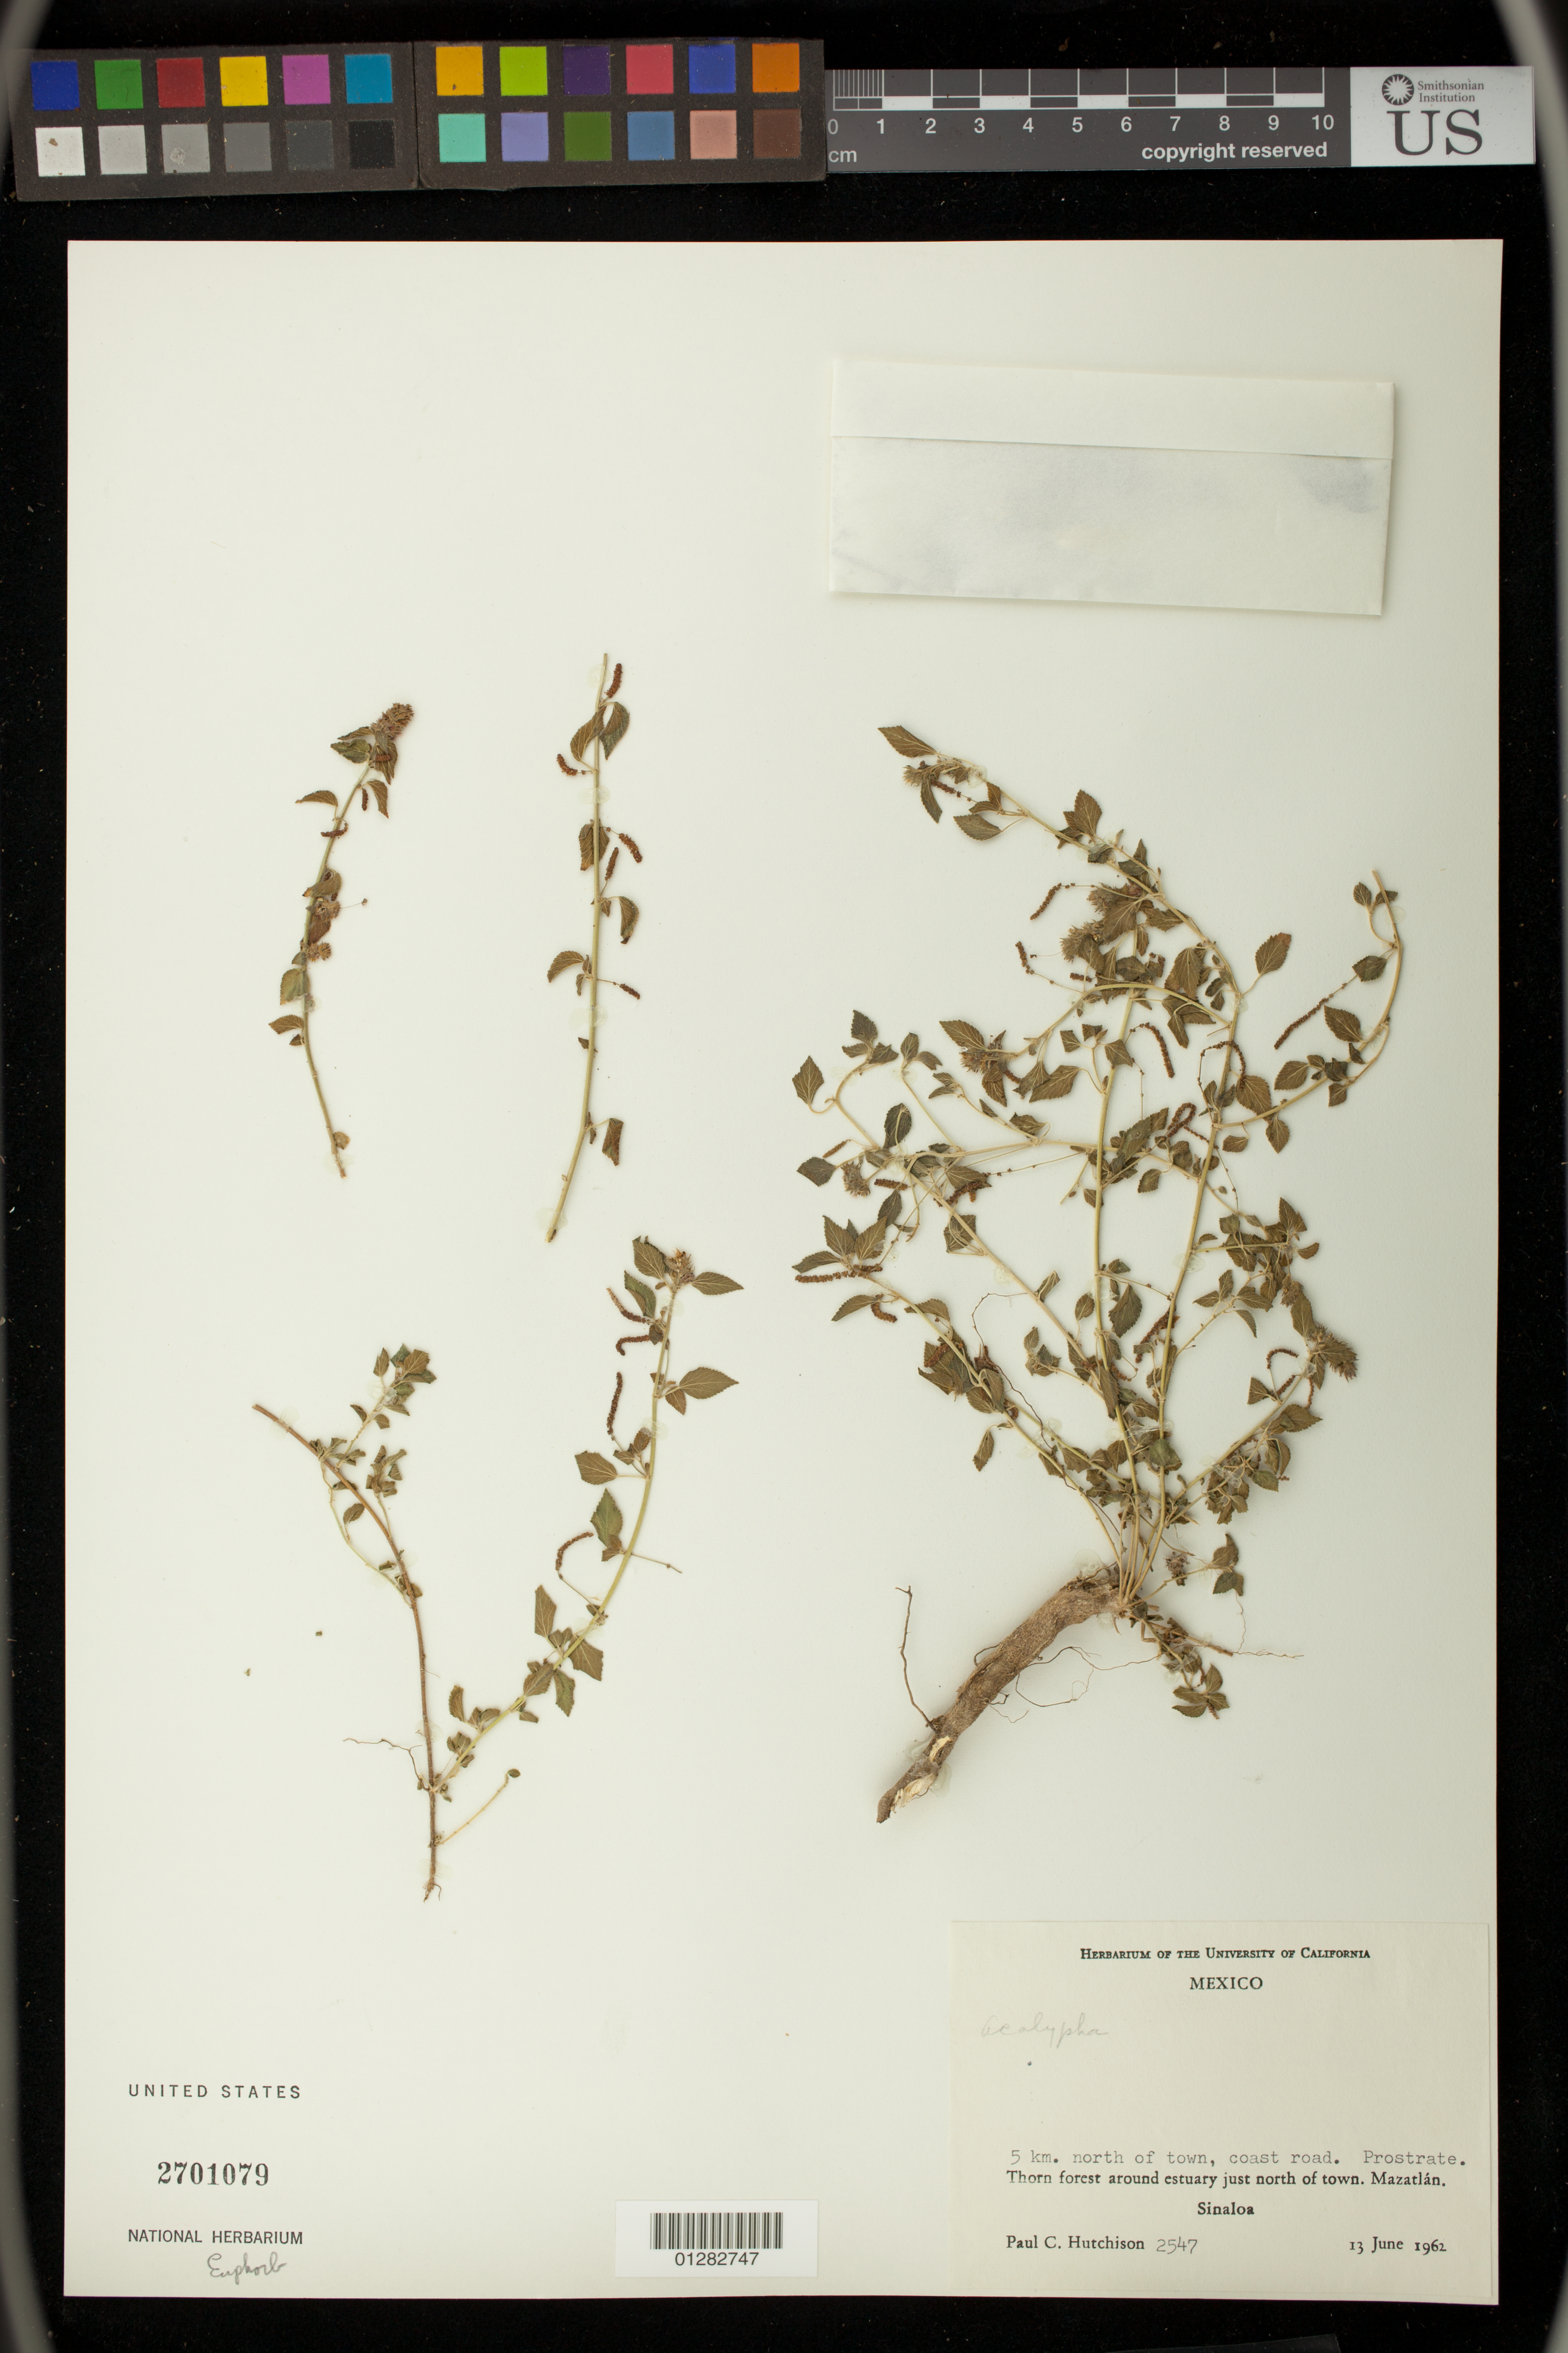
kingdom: Plantae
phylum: Tracheophyta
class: Magnoliopsida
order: Malpighiales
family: Euphorbiaceae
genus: Acalypha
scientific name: Acalypha sp.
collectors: P. C. Hutchison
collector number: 2547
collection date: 1962-06-13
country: Mexico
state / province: Sinaloa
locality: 5 km north of Mazatlán on coast road.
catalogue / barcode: US 2701079